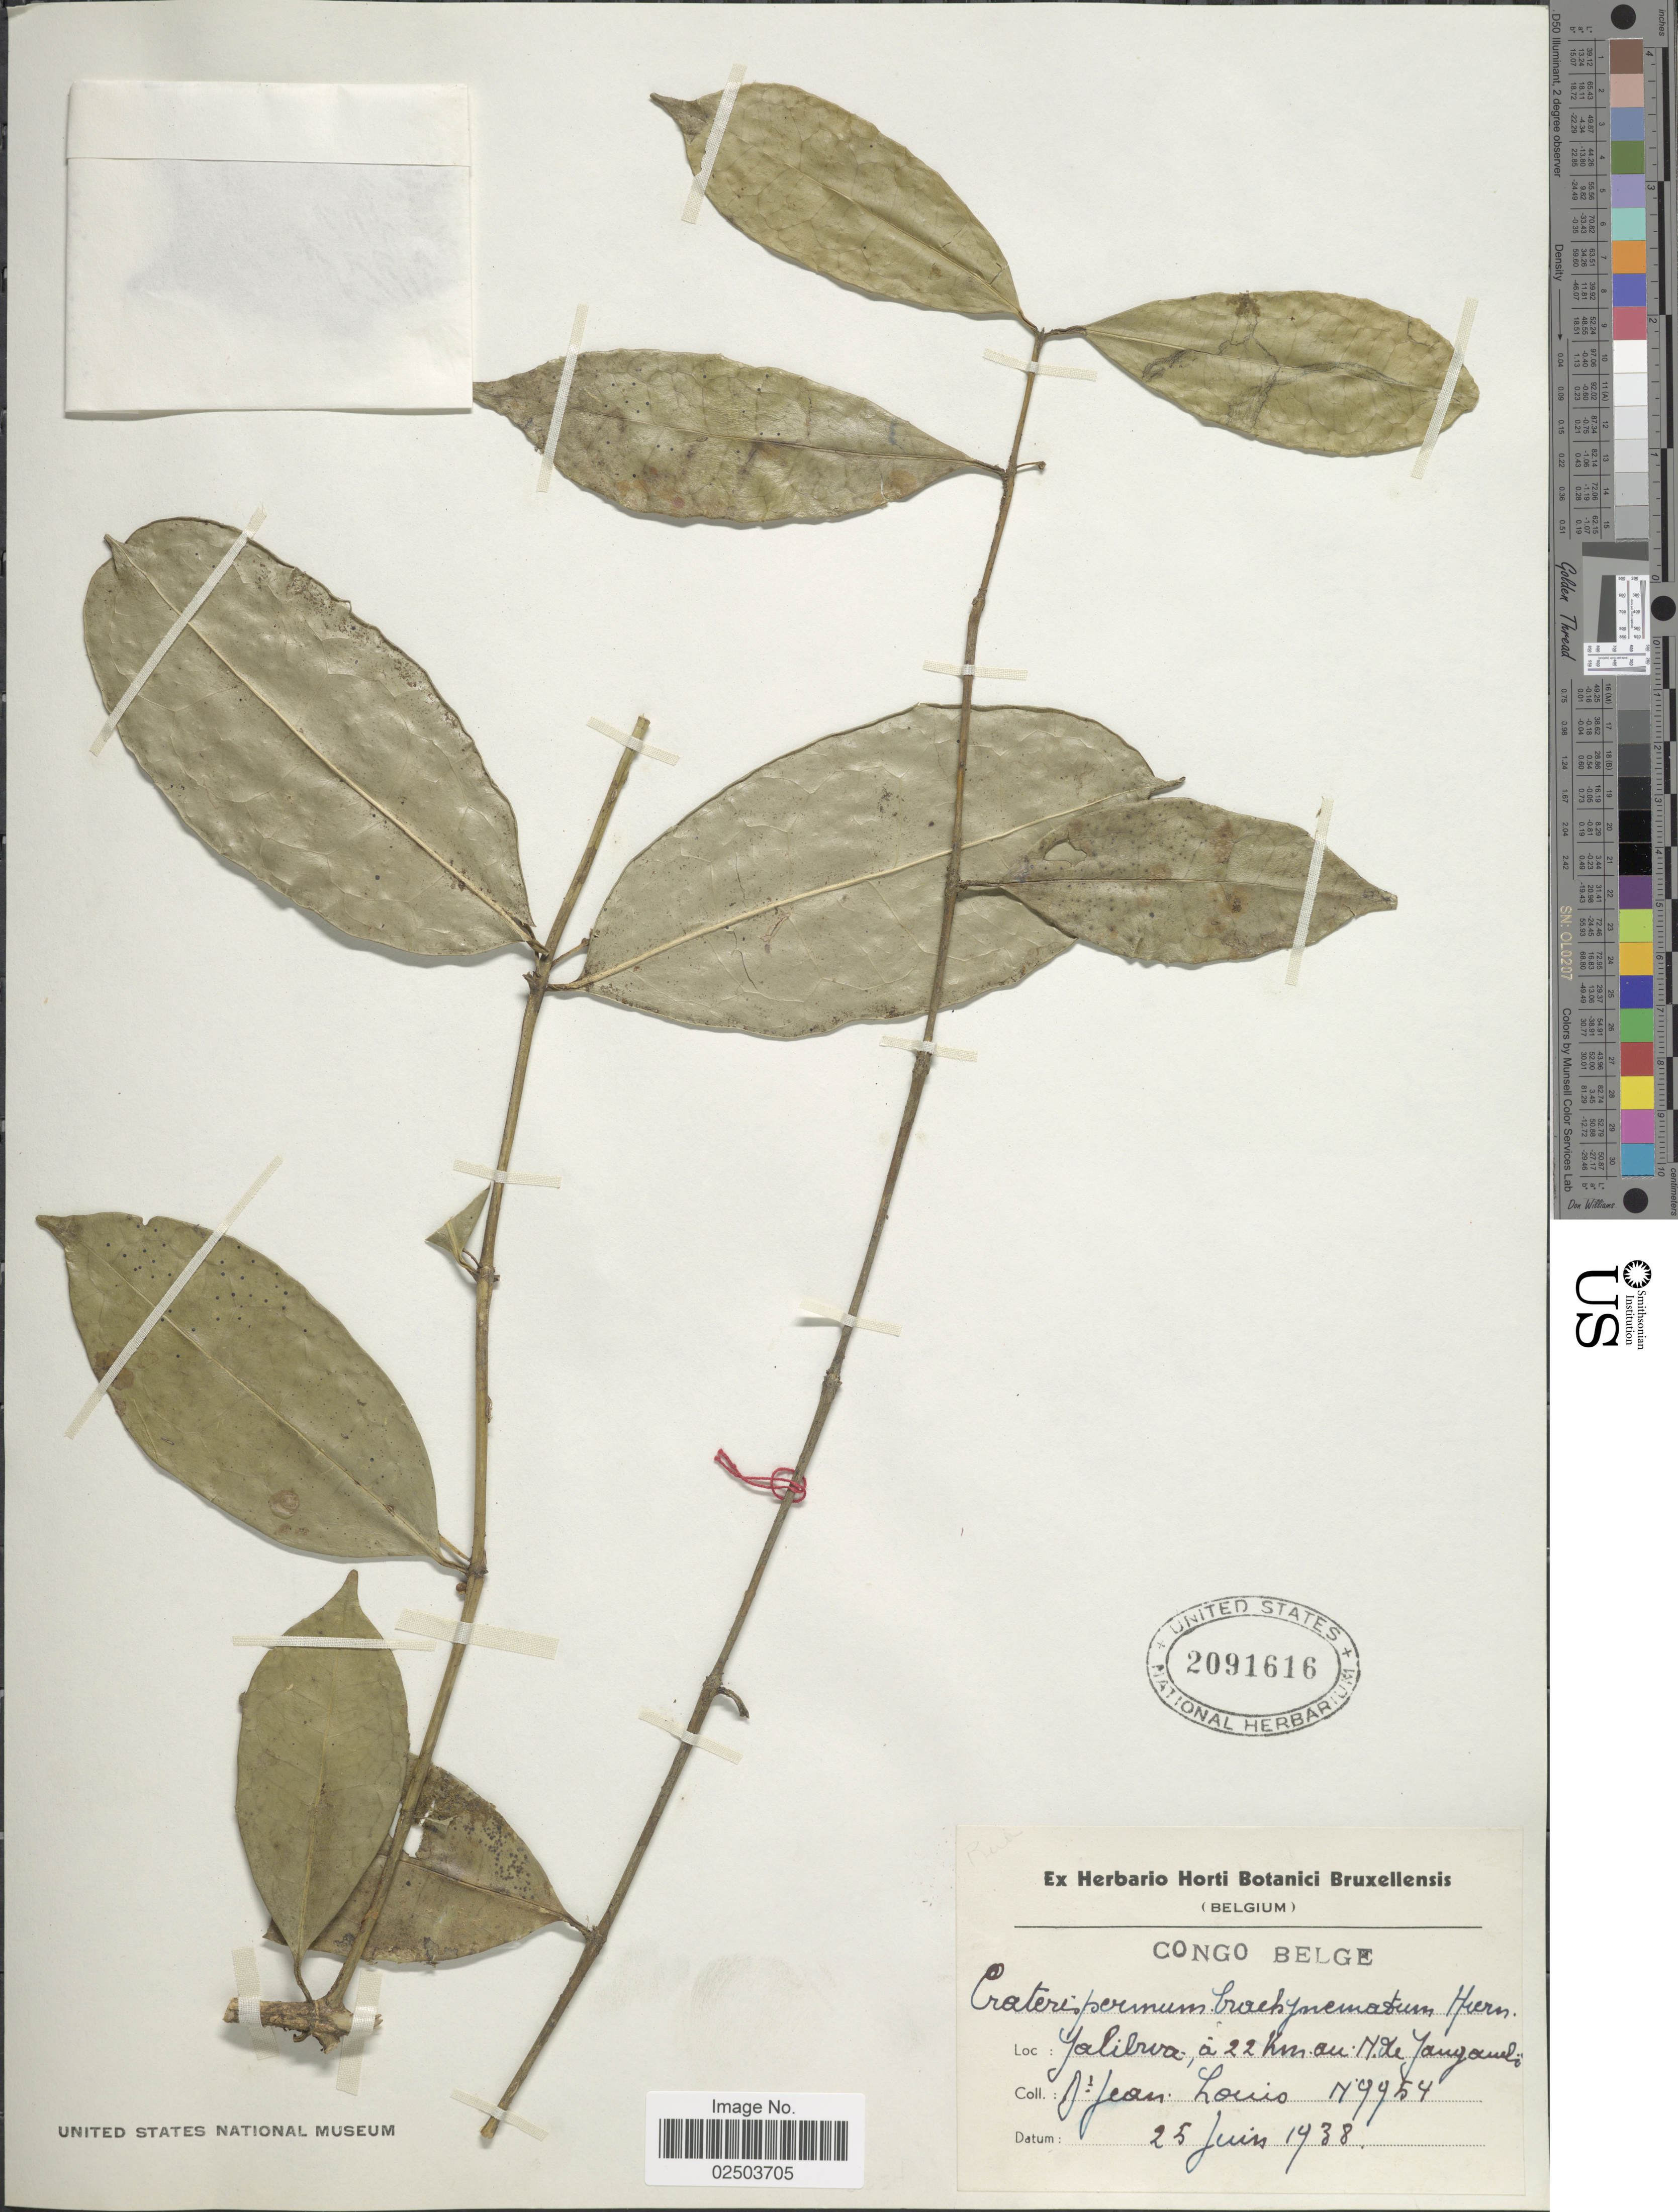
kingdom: Plantae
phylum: Tracheophyta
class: Magnoliopsida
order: Gentianales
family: Rubiaceae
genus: Craterispermum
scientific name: Craterispermum brachynematum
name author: Hiern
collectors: J. Louis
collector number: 9954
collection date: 1938-06-25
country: Congo, Democratic Republic of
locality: Congo Belge. Yalibwa, a 22 km. au N. de Yangambi.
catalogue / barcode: US 2091616